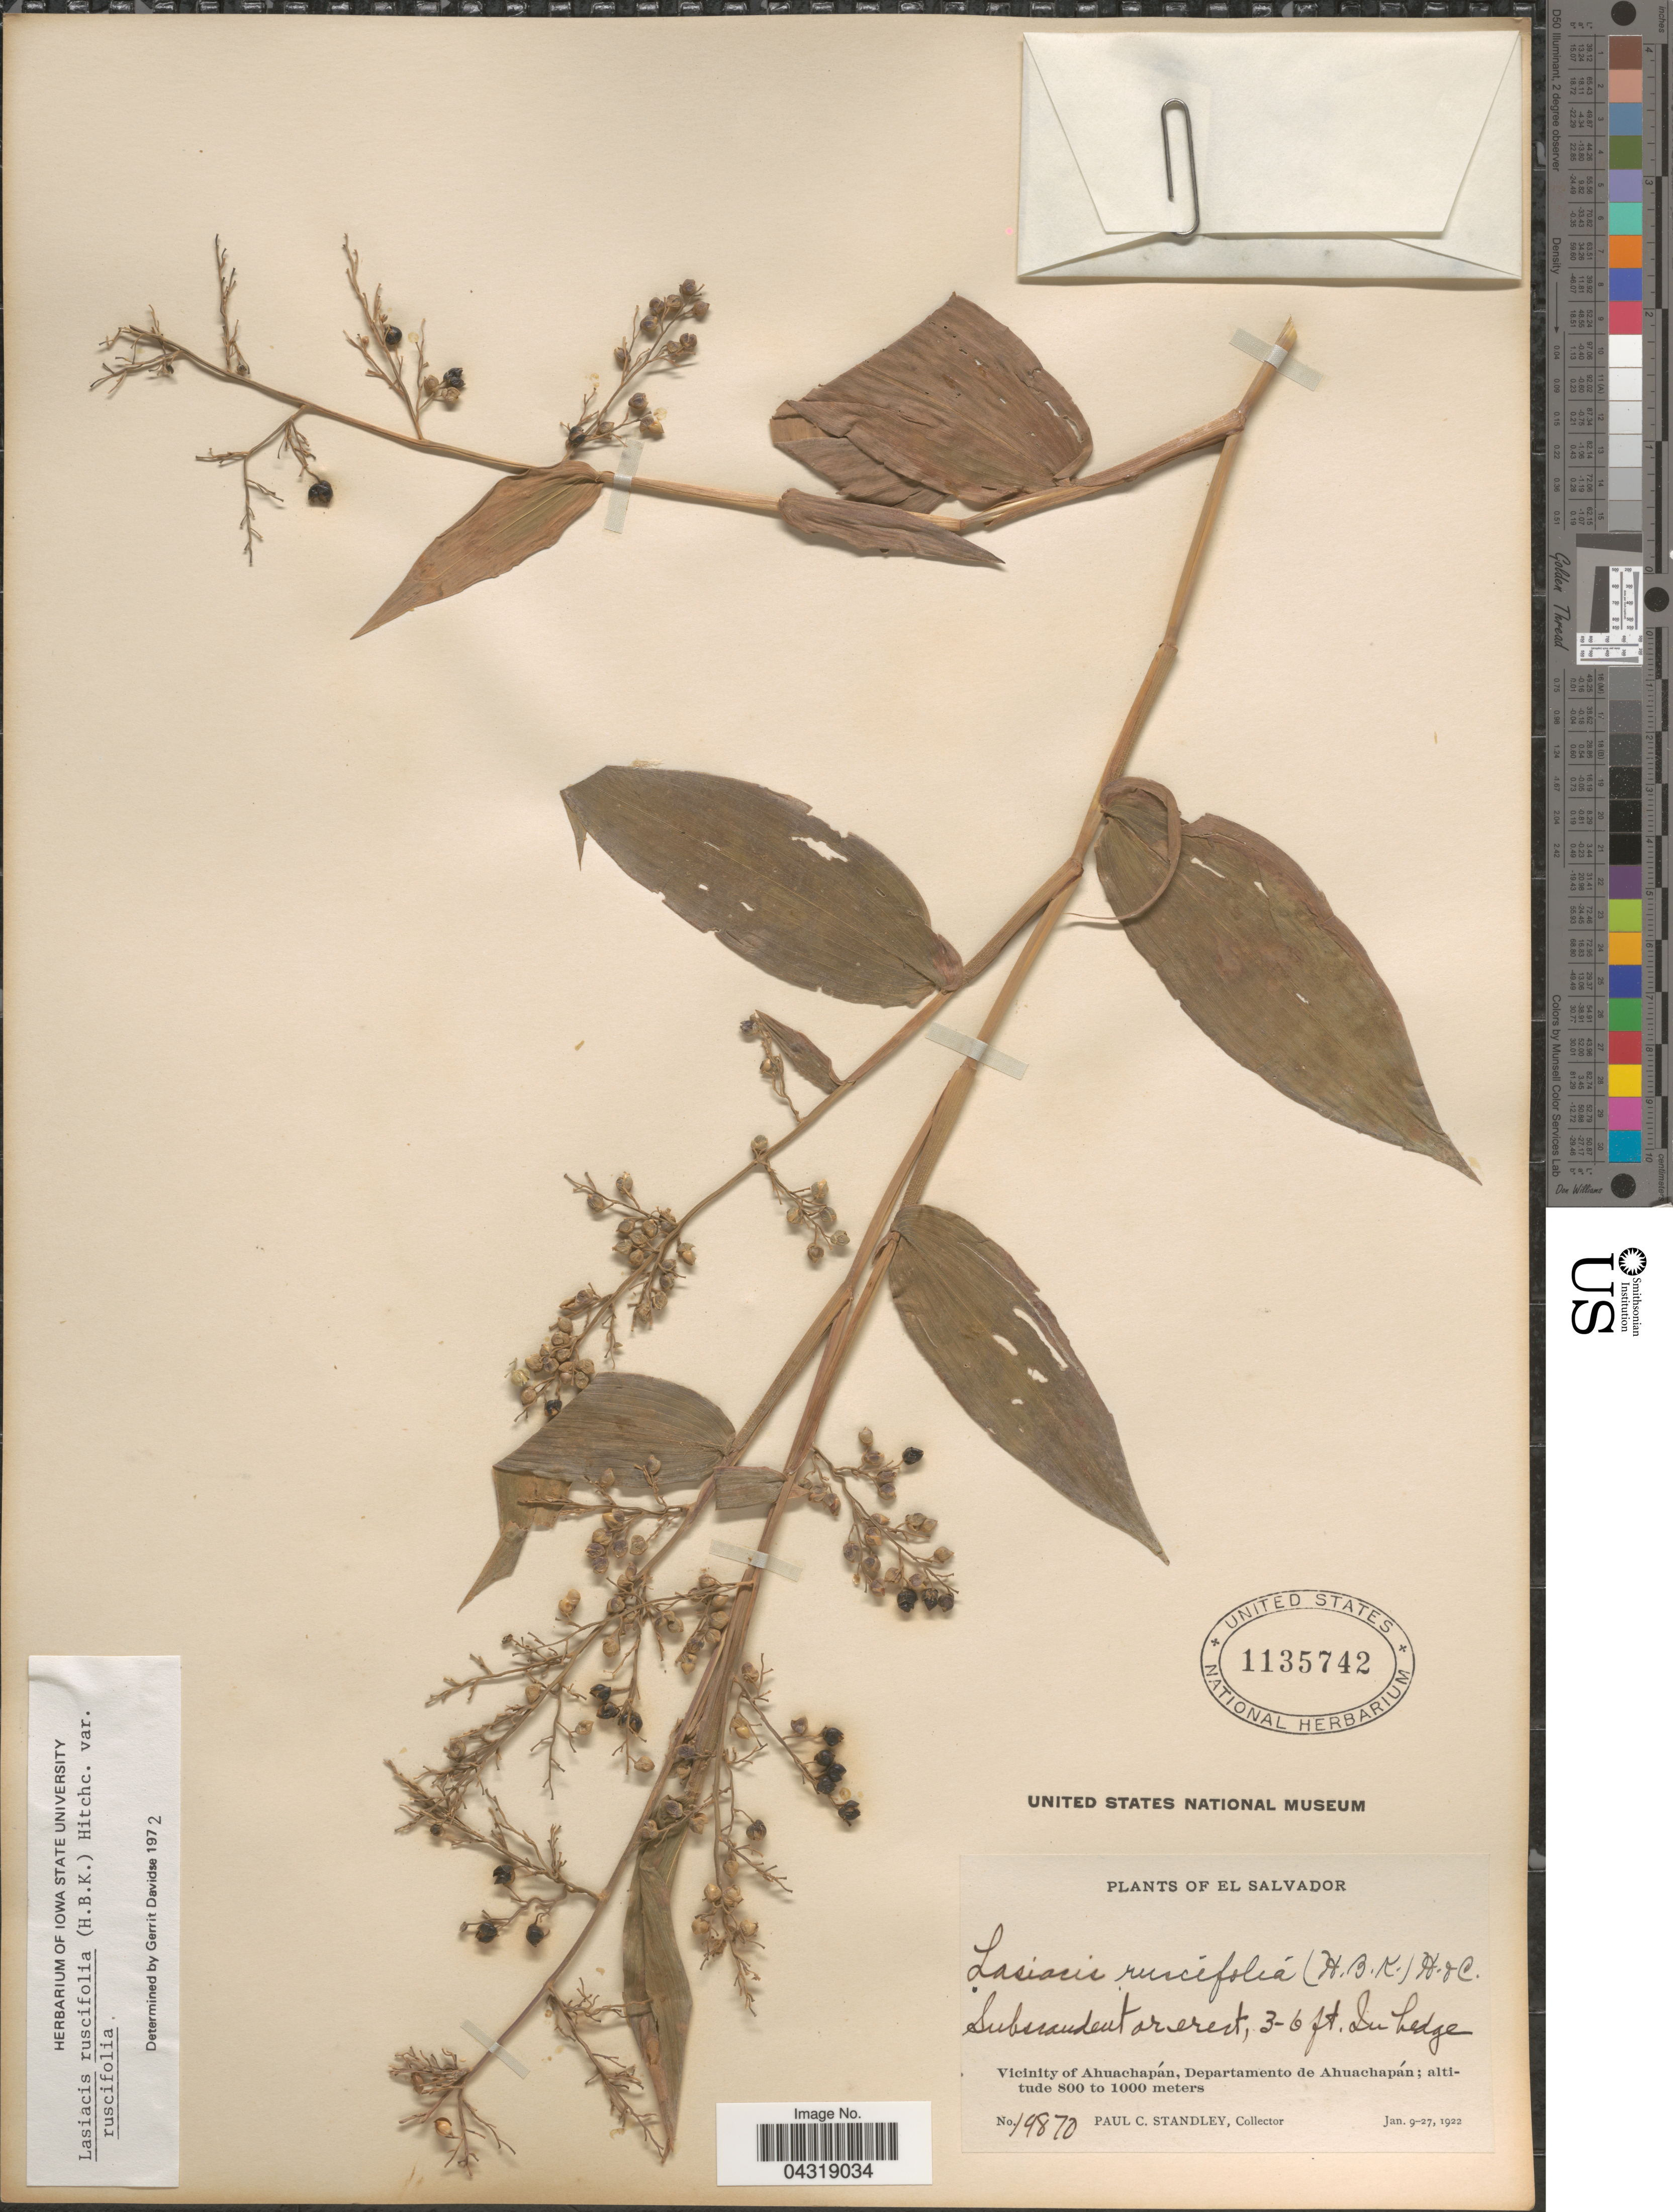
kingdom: Plantae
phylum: Tracheophyta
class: Liliopsida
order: Poales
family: Poaceae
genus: Lasiacis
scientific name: Lasiacis ruscifolia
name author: (Kunth) Hitchc.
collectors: P. C. Standley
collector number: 19870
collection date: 1922-01-09/1922-01-27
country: El Salvador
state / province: Ahuachapan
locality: Vicinity of Ahuachapán, Departamento de Ahuachapán.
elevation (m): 800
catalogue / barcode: US 1135742